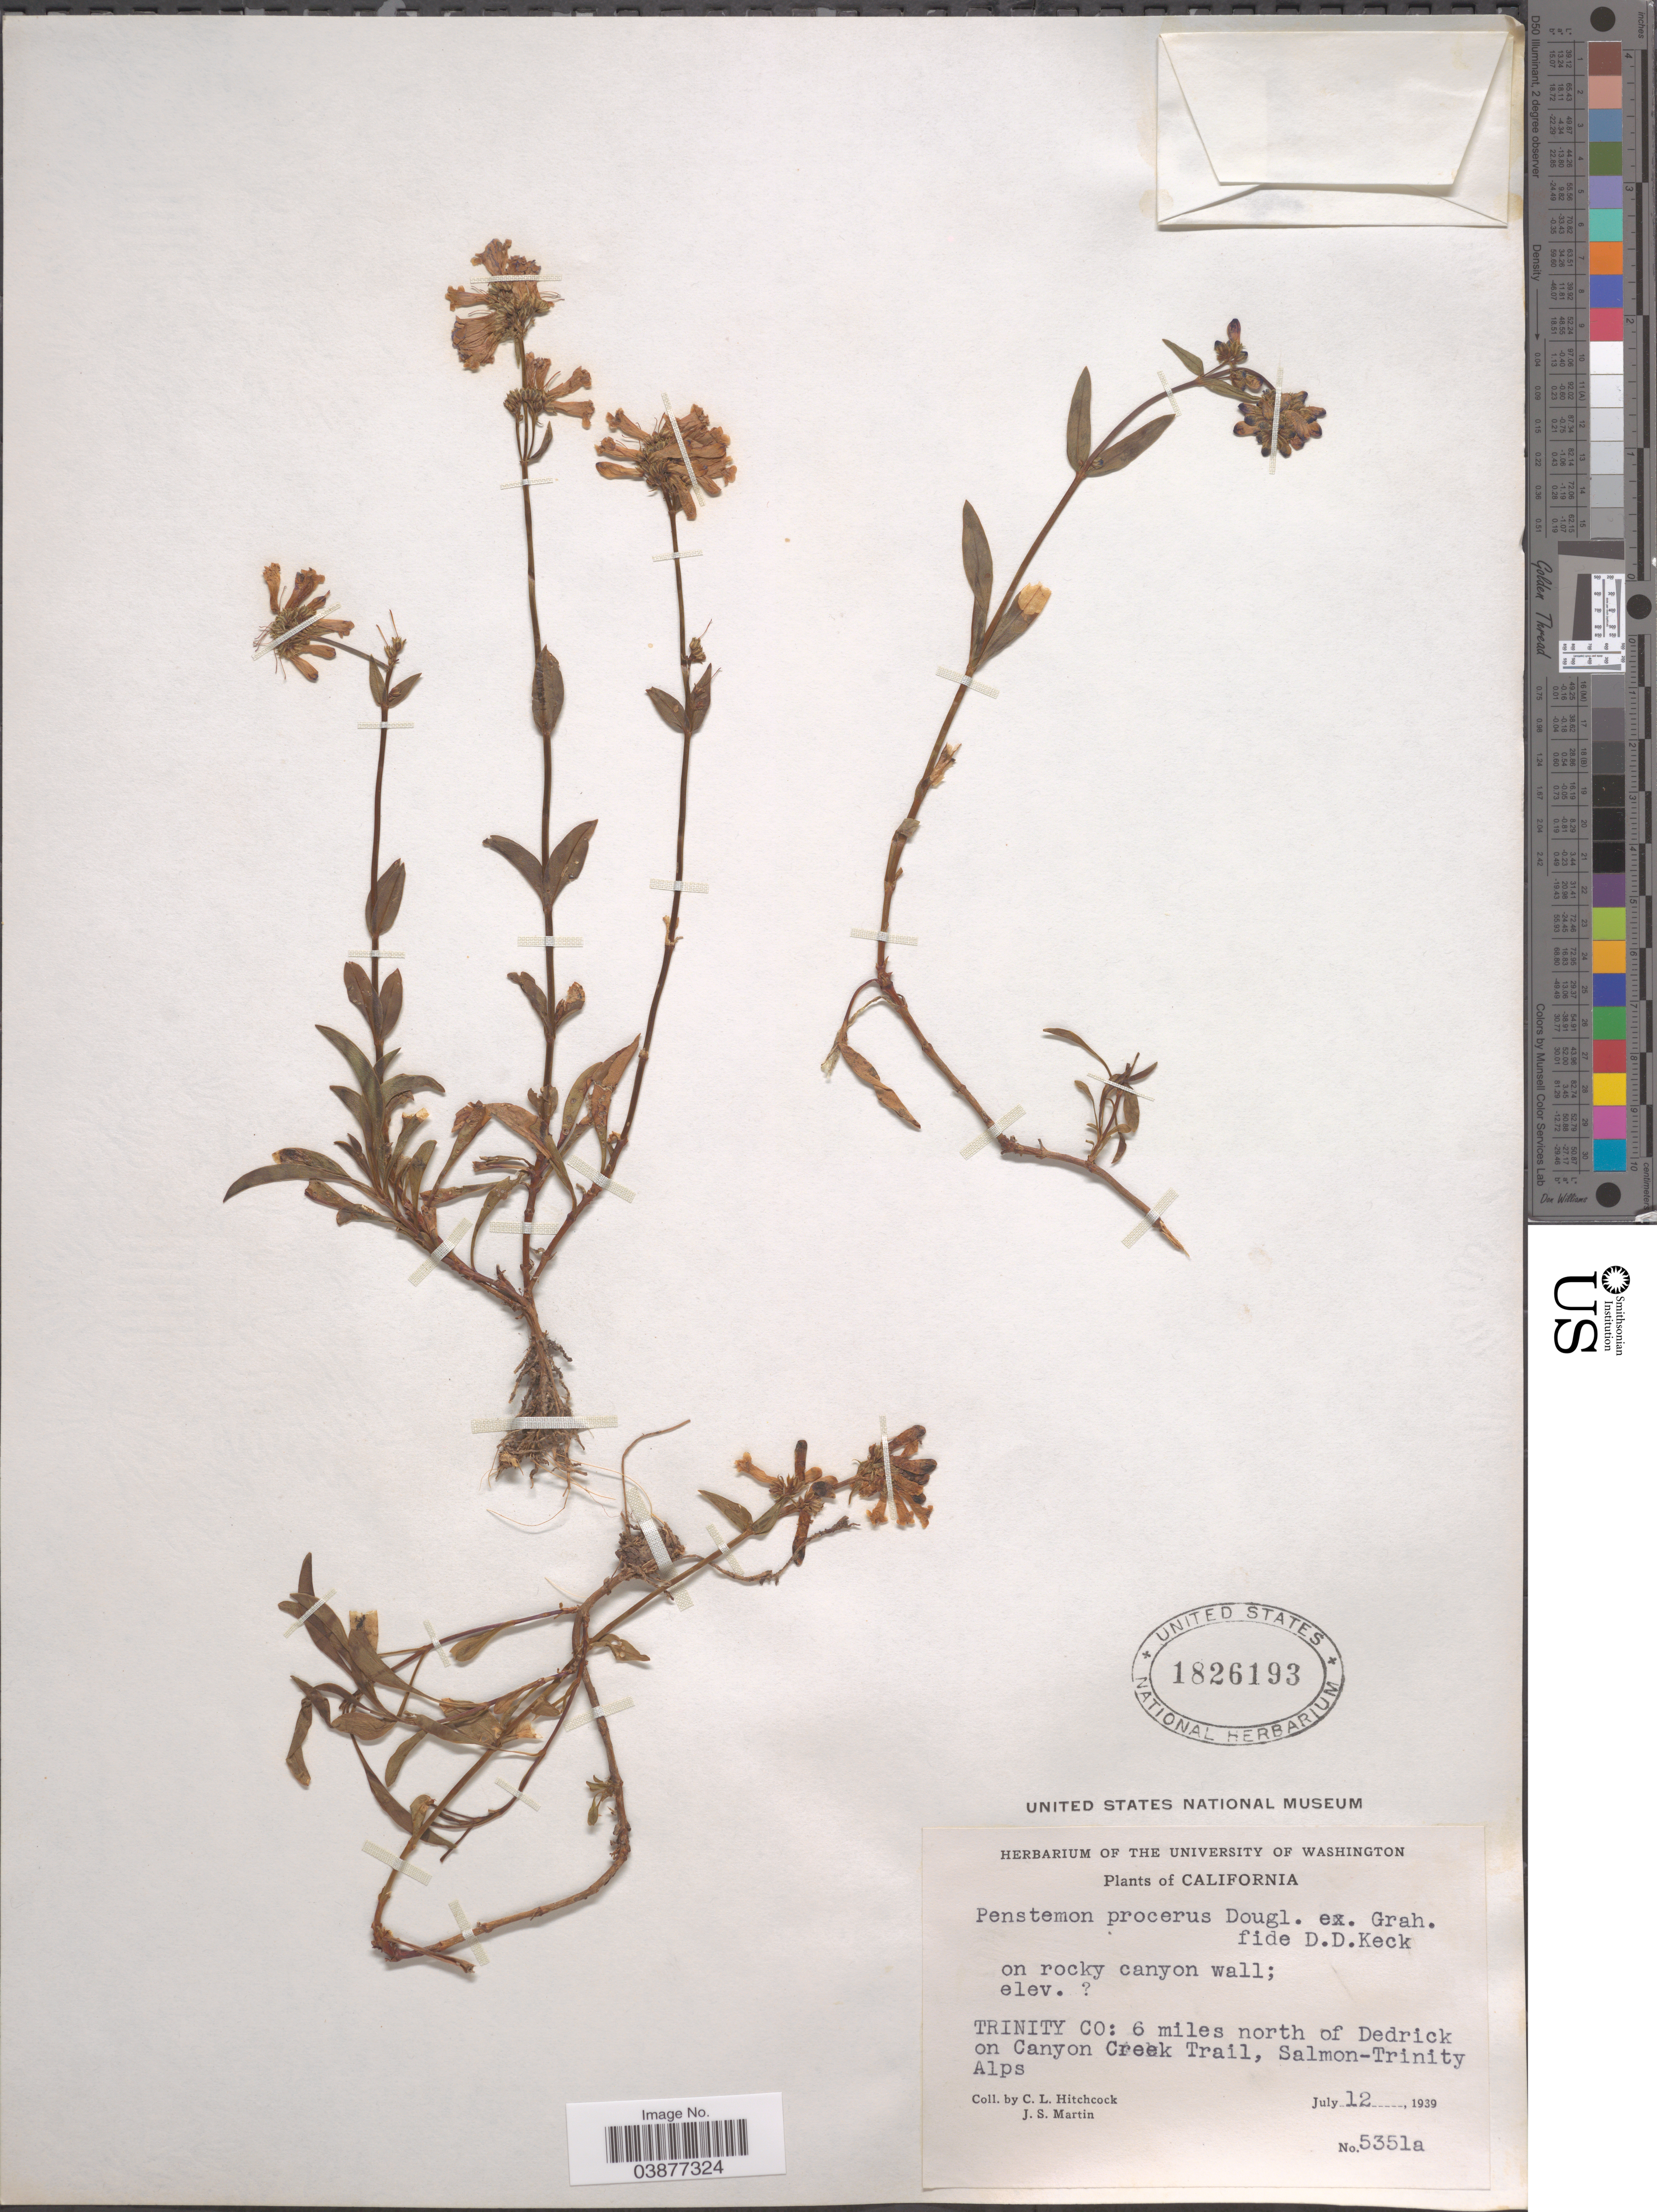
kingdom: Plantae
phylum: Tracheophyta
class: Magnoliopsida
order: Lamiales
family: Plantaginaceae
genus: Penstemon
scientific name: Penstemon procerus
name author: Douglas ex Graham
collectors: C. L. Hitchcock & J. S. Martin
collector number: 5351a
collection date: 1939-07-12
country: United States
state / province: California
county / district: Trinity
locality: Trinity Co: 6 miles north of Dedrick on Canyon Creek Trail, Salmon-Trinity Alps.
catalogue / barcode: US 1826193